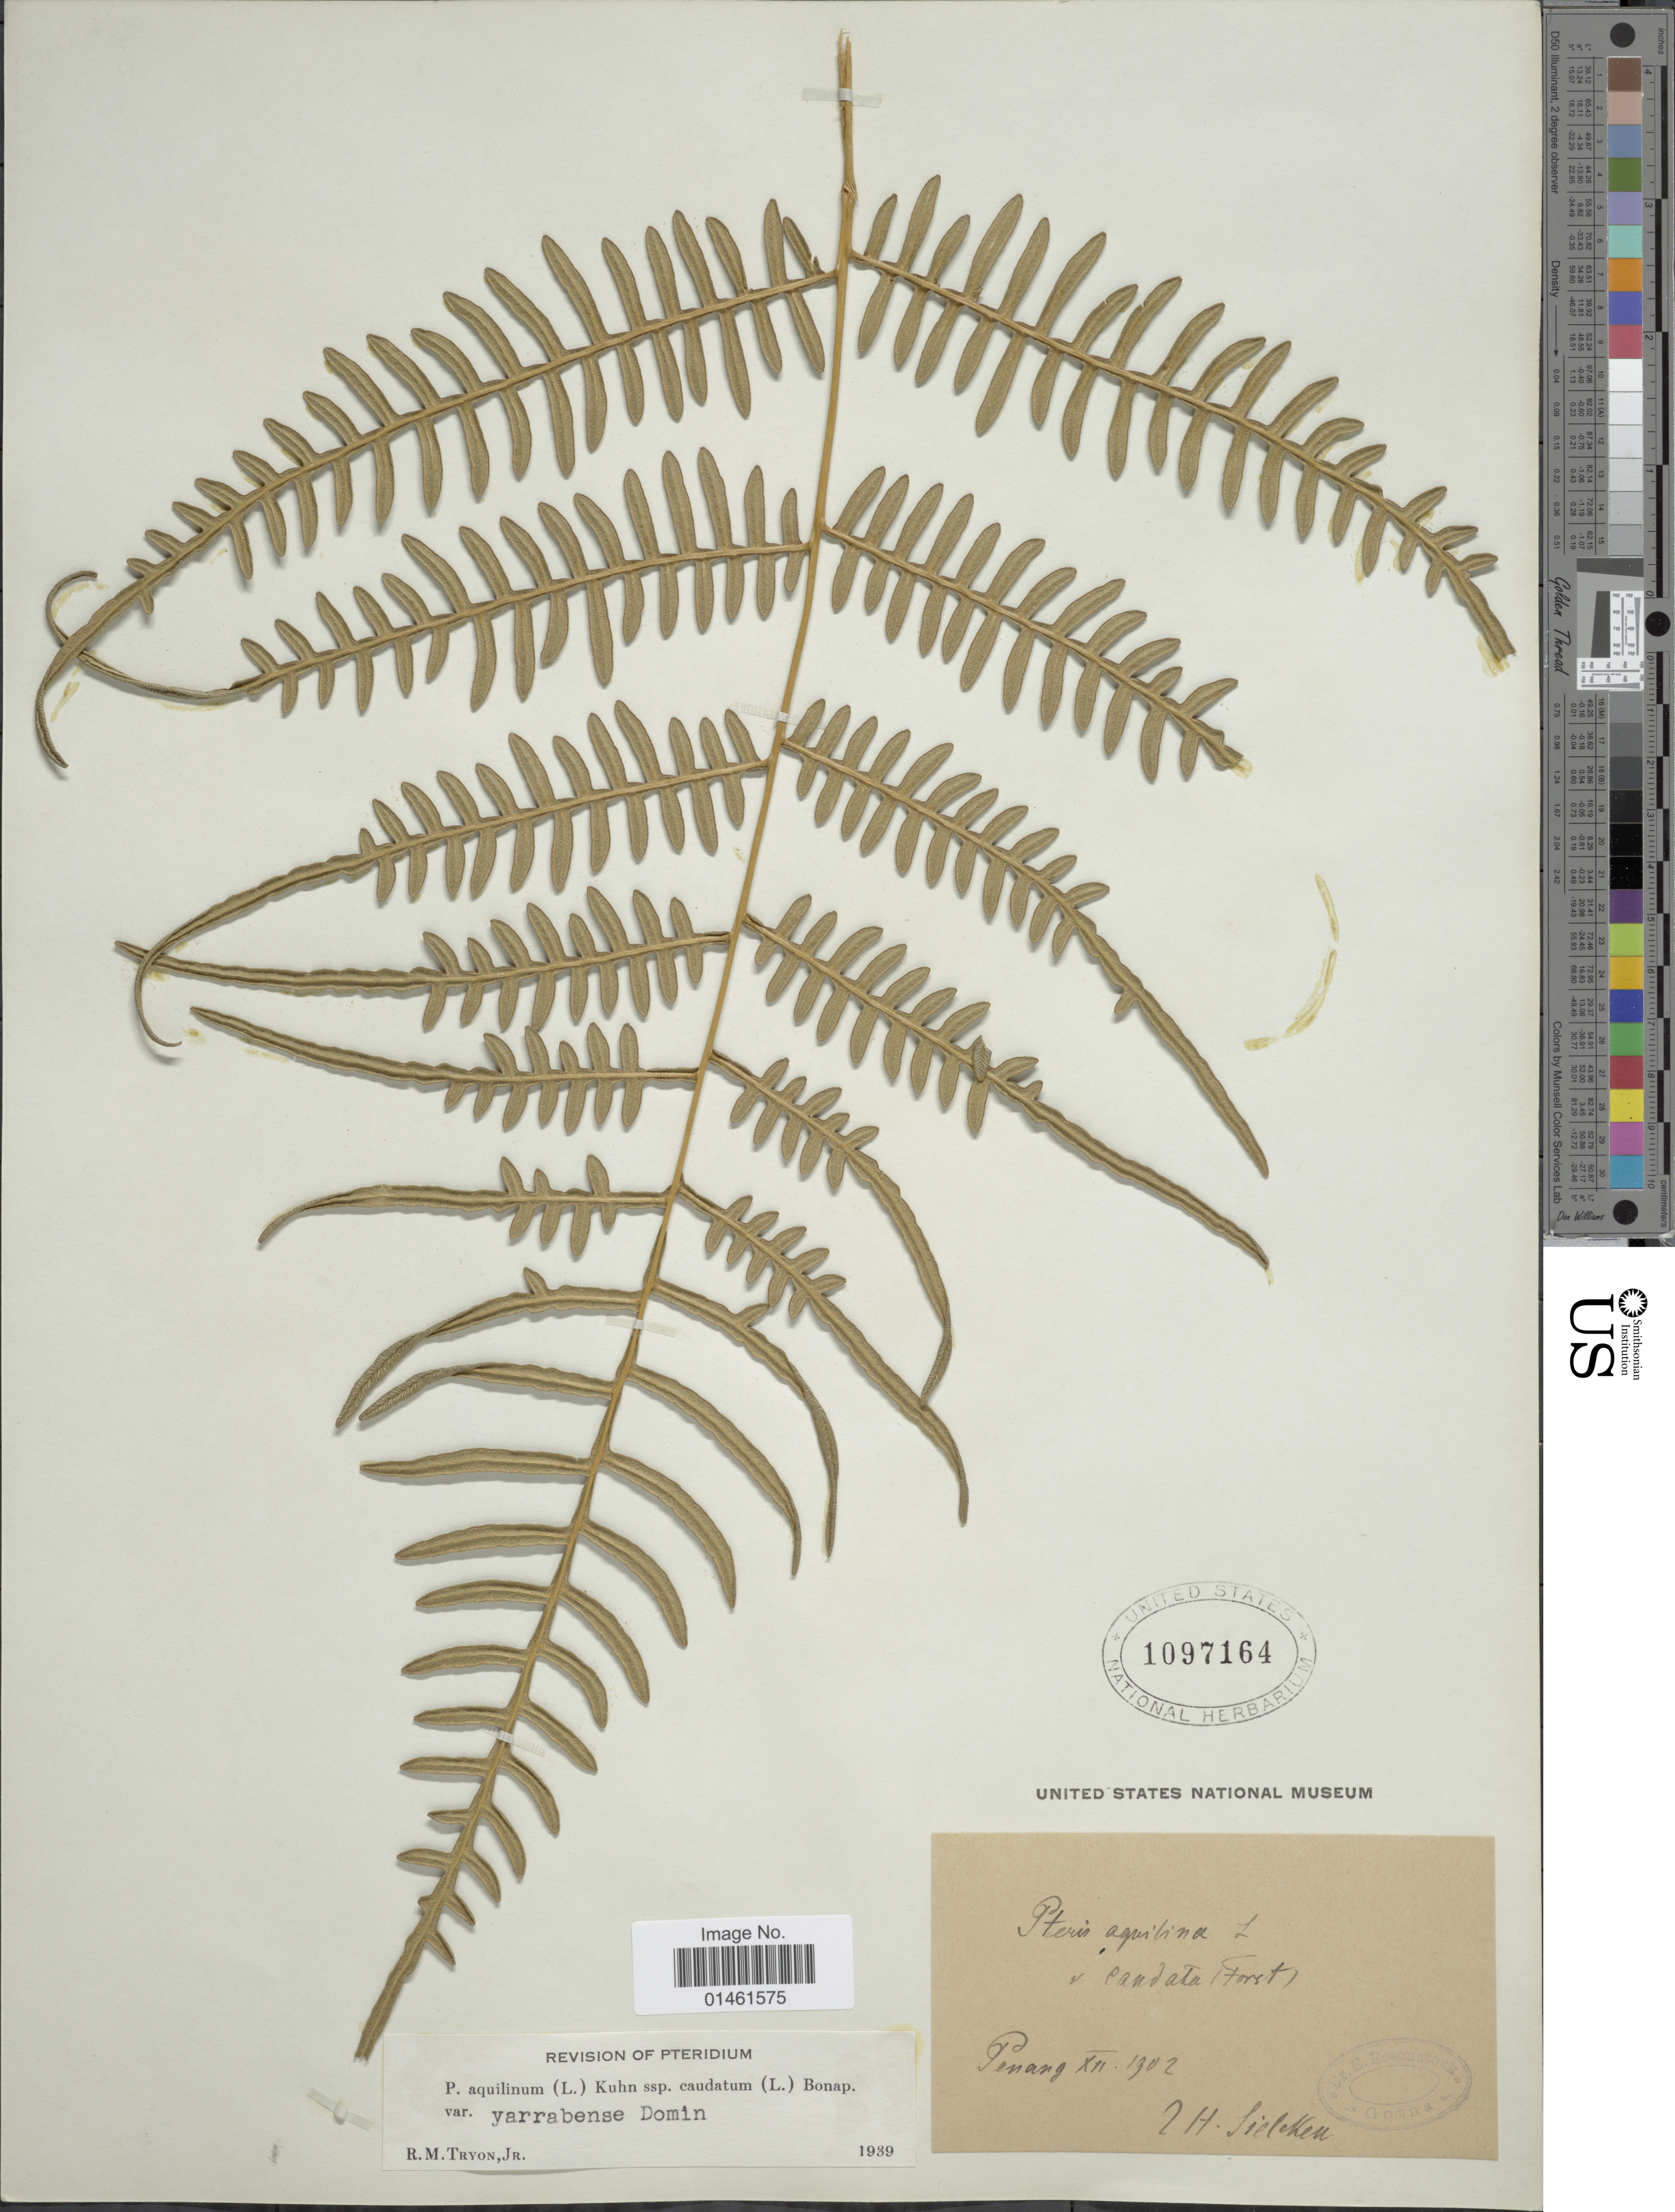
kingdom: Plantae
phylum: Tracheophyta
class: Polypodiopsida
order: Polypodiales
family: Dennstaedtiaceae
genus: Pteridium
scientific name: Pteridium aquilinum var. yarrabense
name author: Domin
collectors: L. Sielcken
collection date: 1902-12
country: Malaysia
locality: Penang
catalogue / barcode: US 1097164